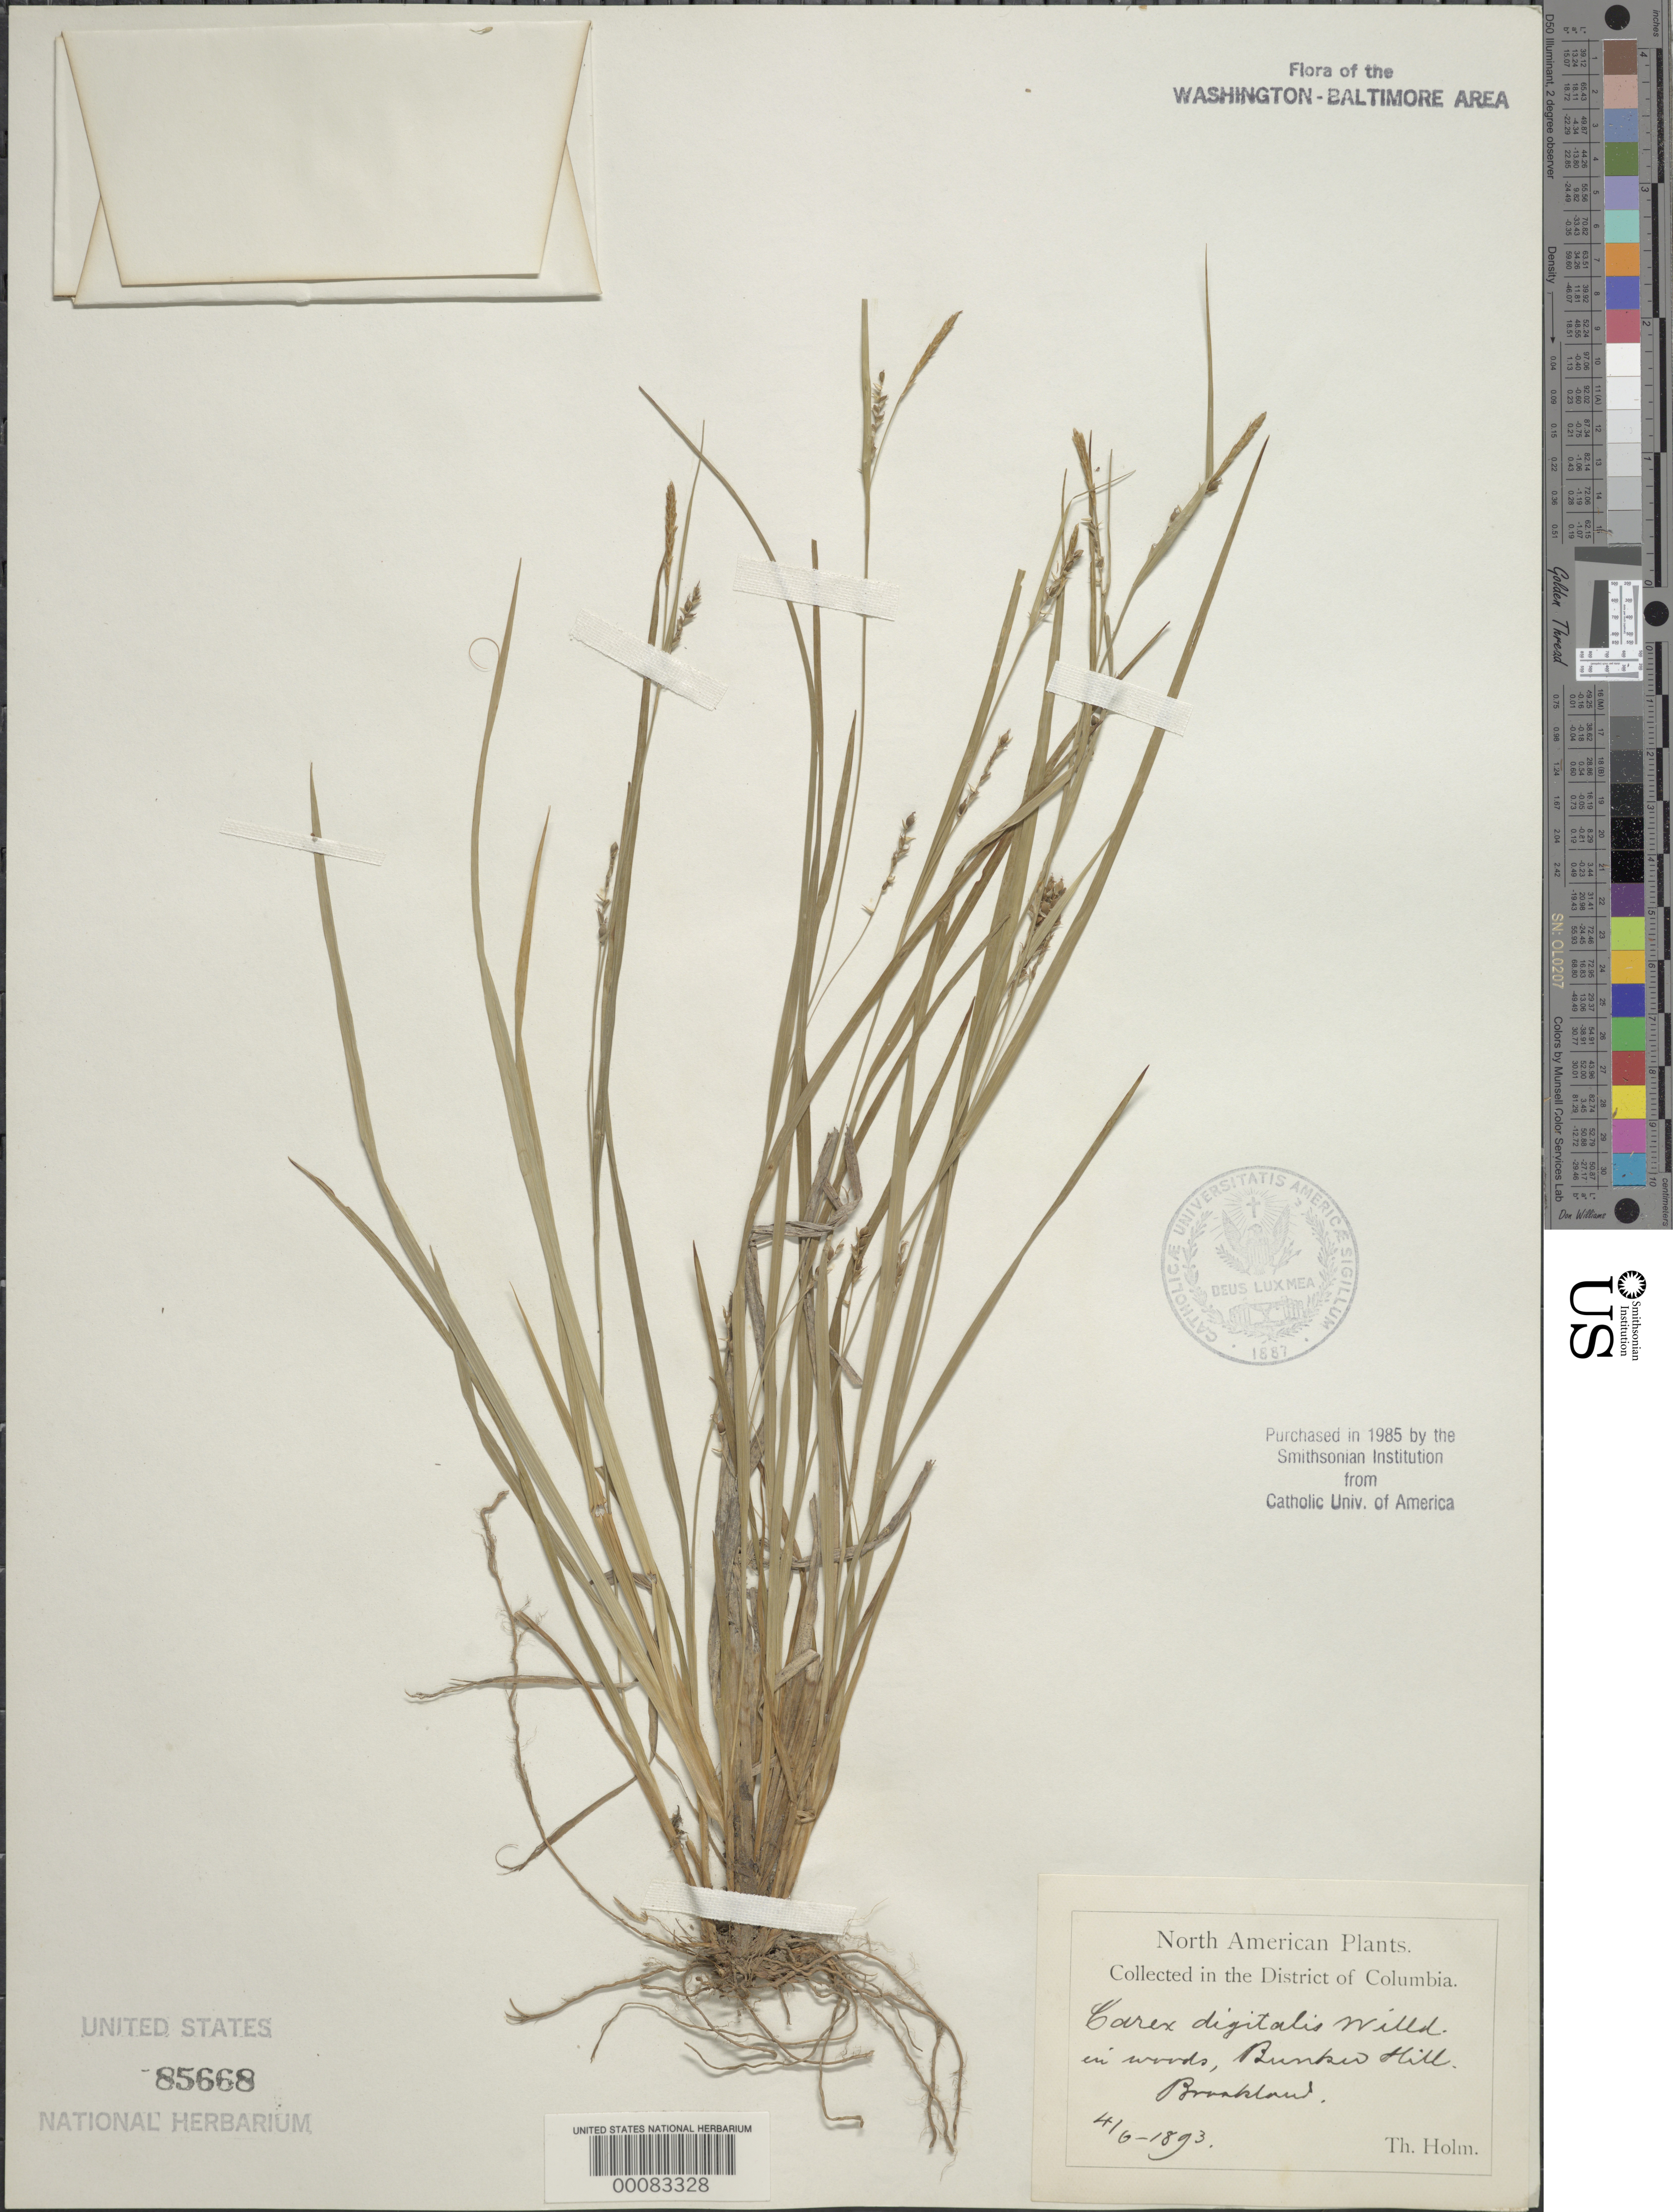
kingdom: Plantae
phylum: Tracheophyta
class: Liliopsida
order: Poales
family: Cyperaceae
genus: Carex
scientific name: Carex digitalis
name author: Willd.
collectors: T. Holm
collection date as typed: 04 Jun 1893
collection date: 1893-06-04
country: United States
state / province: District of Columbia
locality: Bunker Hill Brookland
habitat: Woods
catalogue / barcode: US 85668